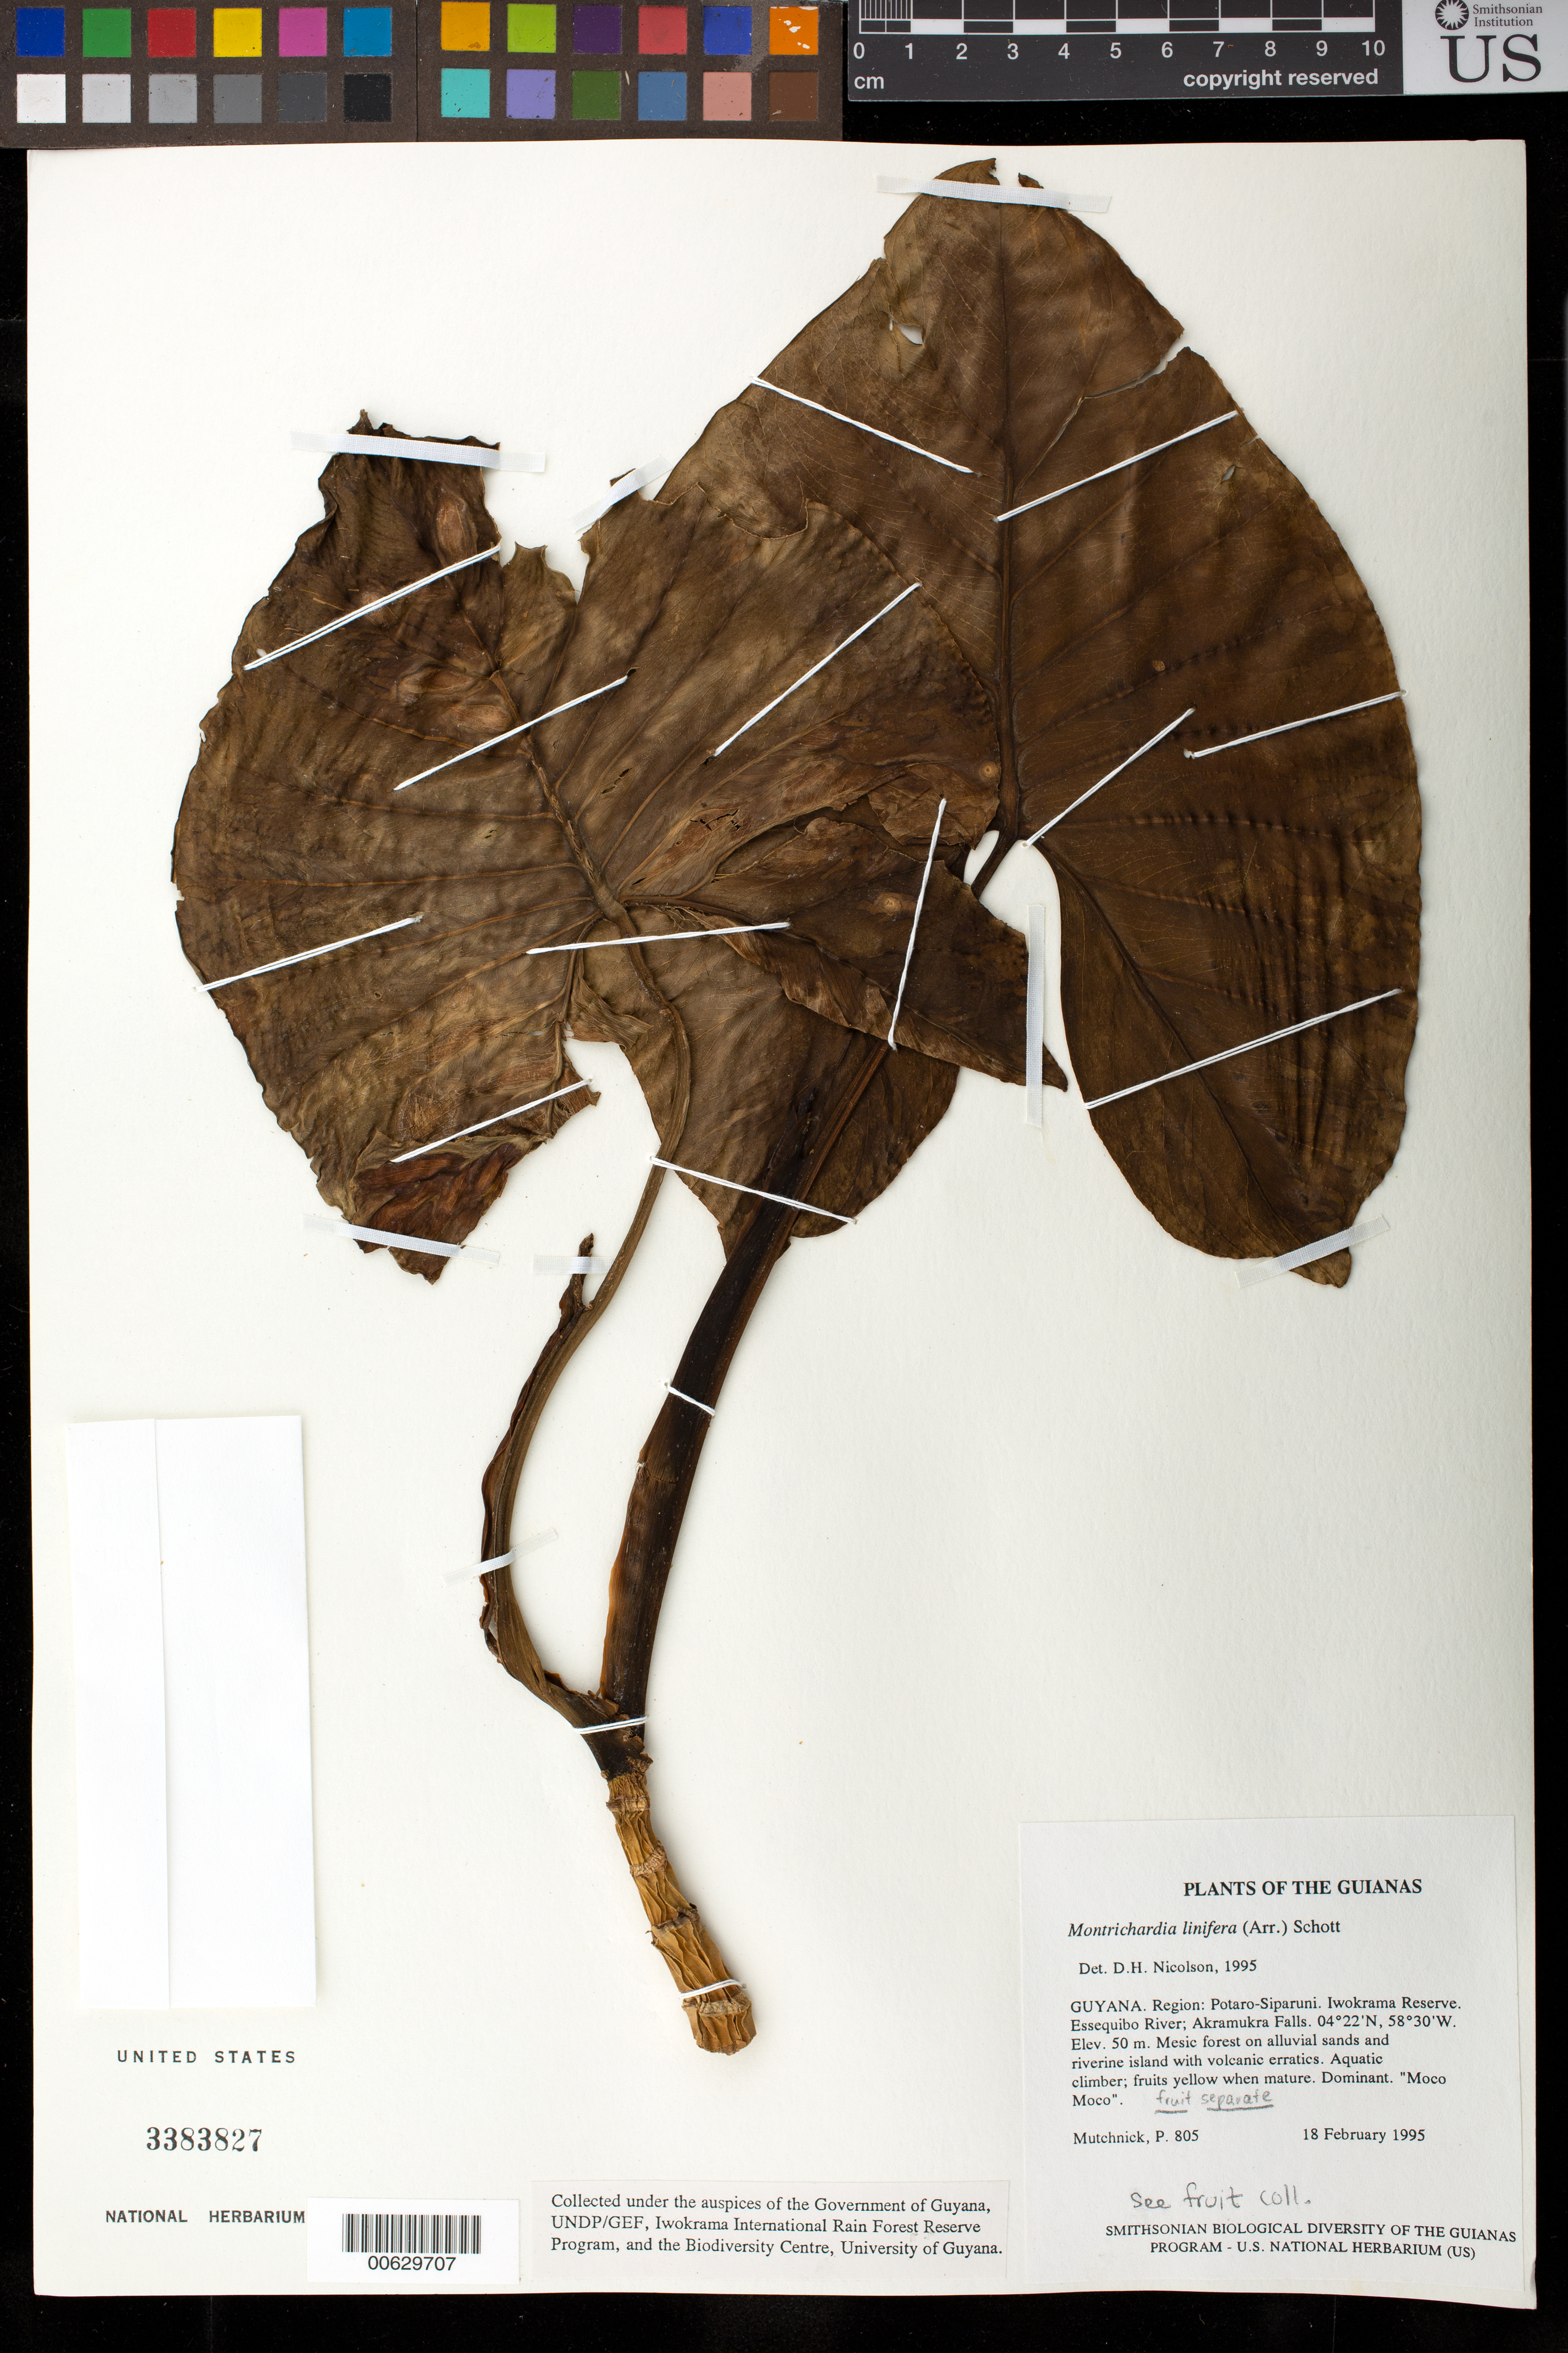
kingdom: Plantae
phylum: Tracheophyta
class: Liliopsida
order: Alismatales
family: Araceae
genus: Montrichardia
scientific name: Montrichardia linifera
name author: (Arruda) Schott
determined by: Nicolson, Dan H.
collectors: P. Mutchnick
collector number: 805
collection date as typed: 18 February 1995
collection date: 1995-02-18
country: Guyana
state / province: Potaro-Siparuni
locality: Iwokrama Reserve. Essequibo River; Akramukra Falls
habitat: Mesic forest on alluvial sands and riverine island with volcanic erratics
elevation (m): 50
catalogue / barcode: US 3383827